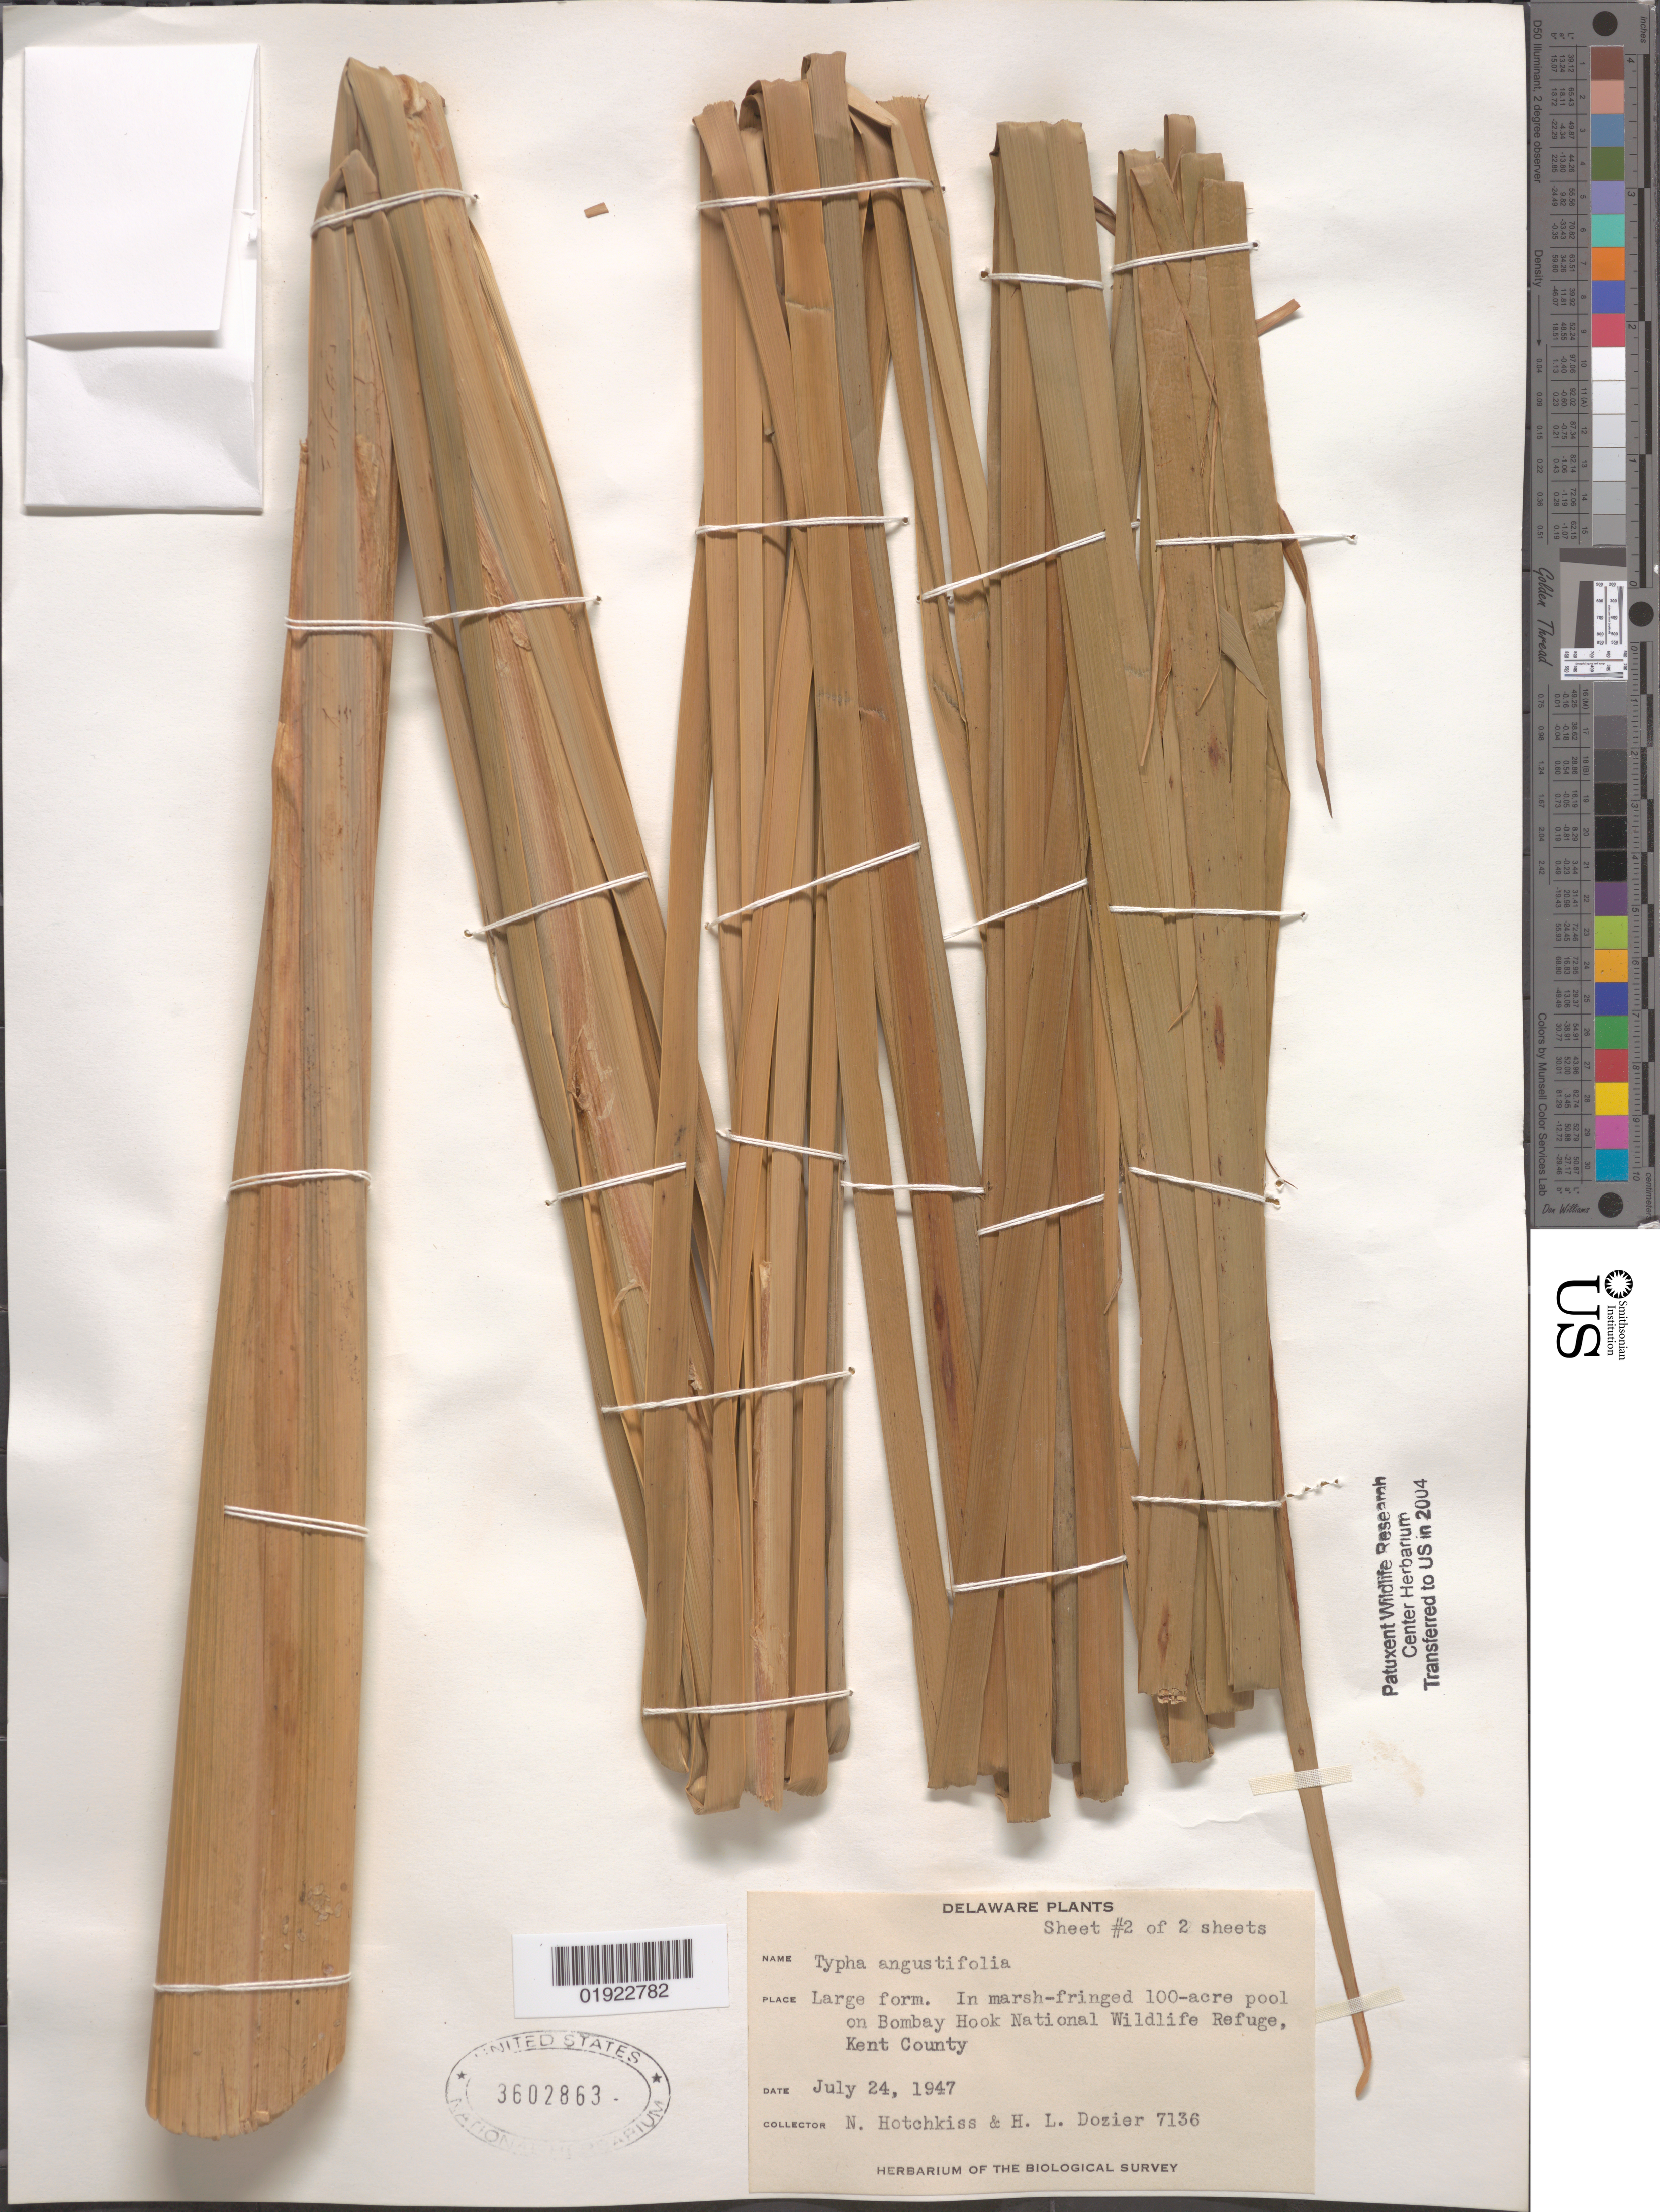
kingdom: Plantae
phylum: Tracheophyta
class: Liliopsida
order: Poales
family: Typhaceae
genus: Typha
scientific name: Typha angustifolia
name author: L.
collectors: N. Hotchkiss & H. Dozier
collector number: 7136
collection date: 1947-07-24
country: United States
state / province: Delaware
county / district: Kent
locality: Bombay Hook National Wildlife Refuge.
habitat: In marsh-fringed 100-acre pool.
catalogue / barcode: US 3602863